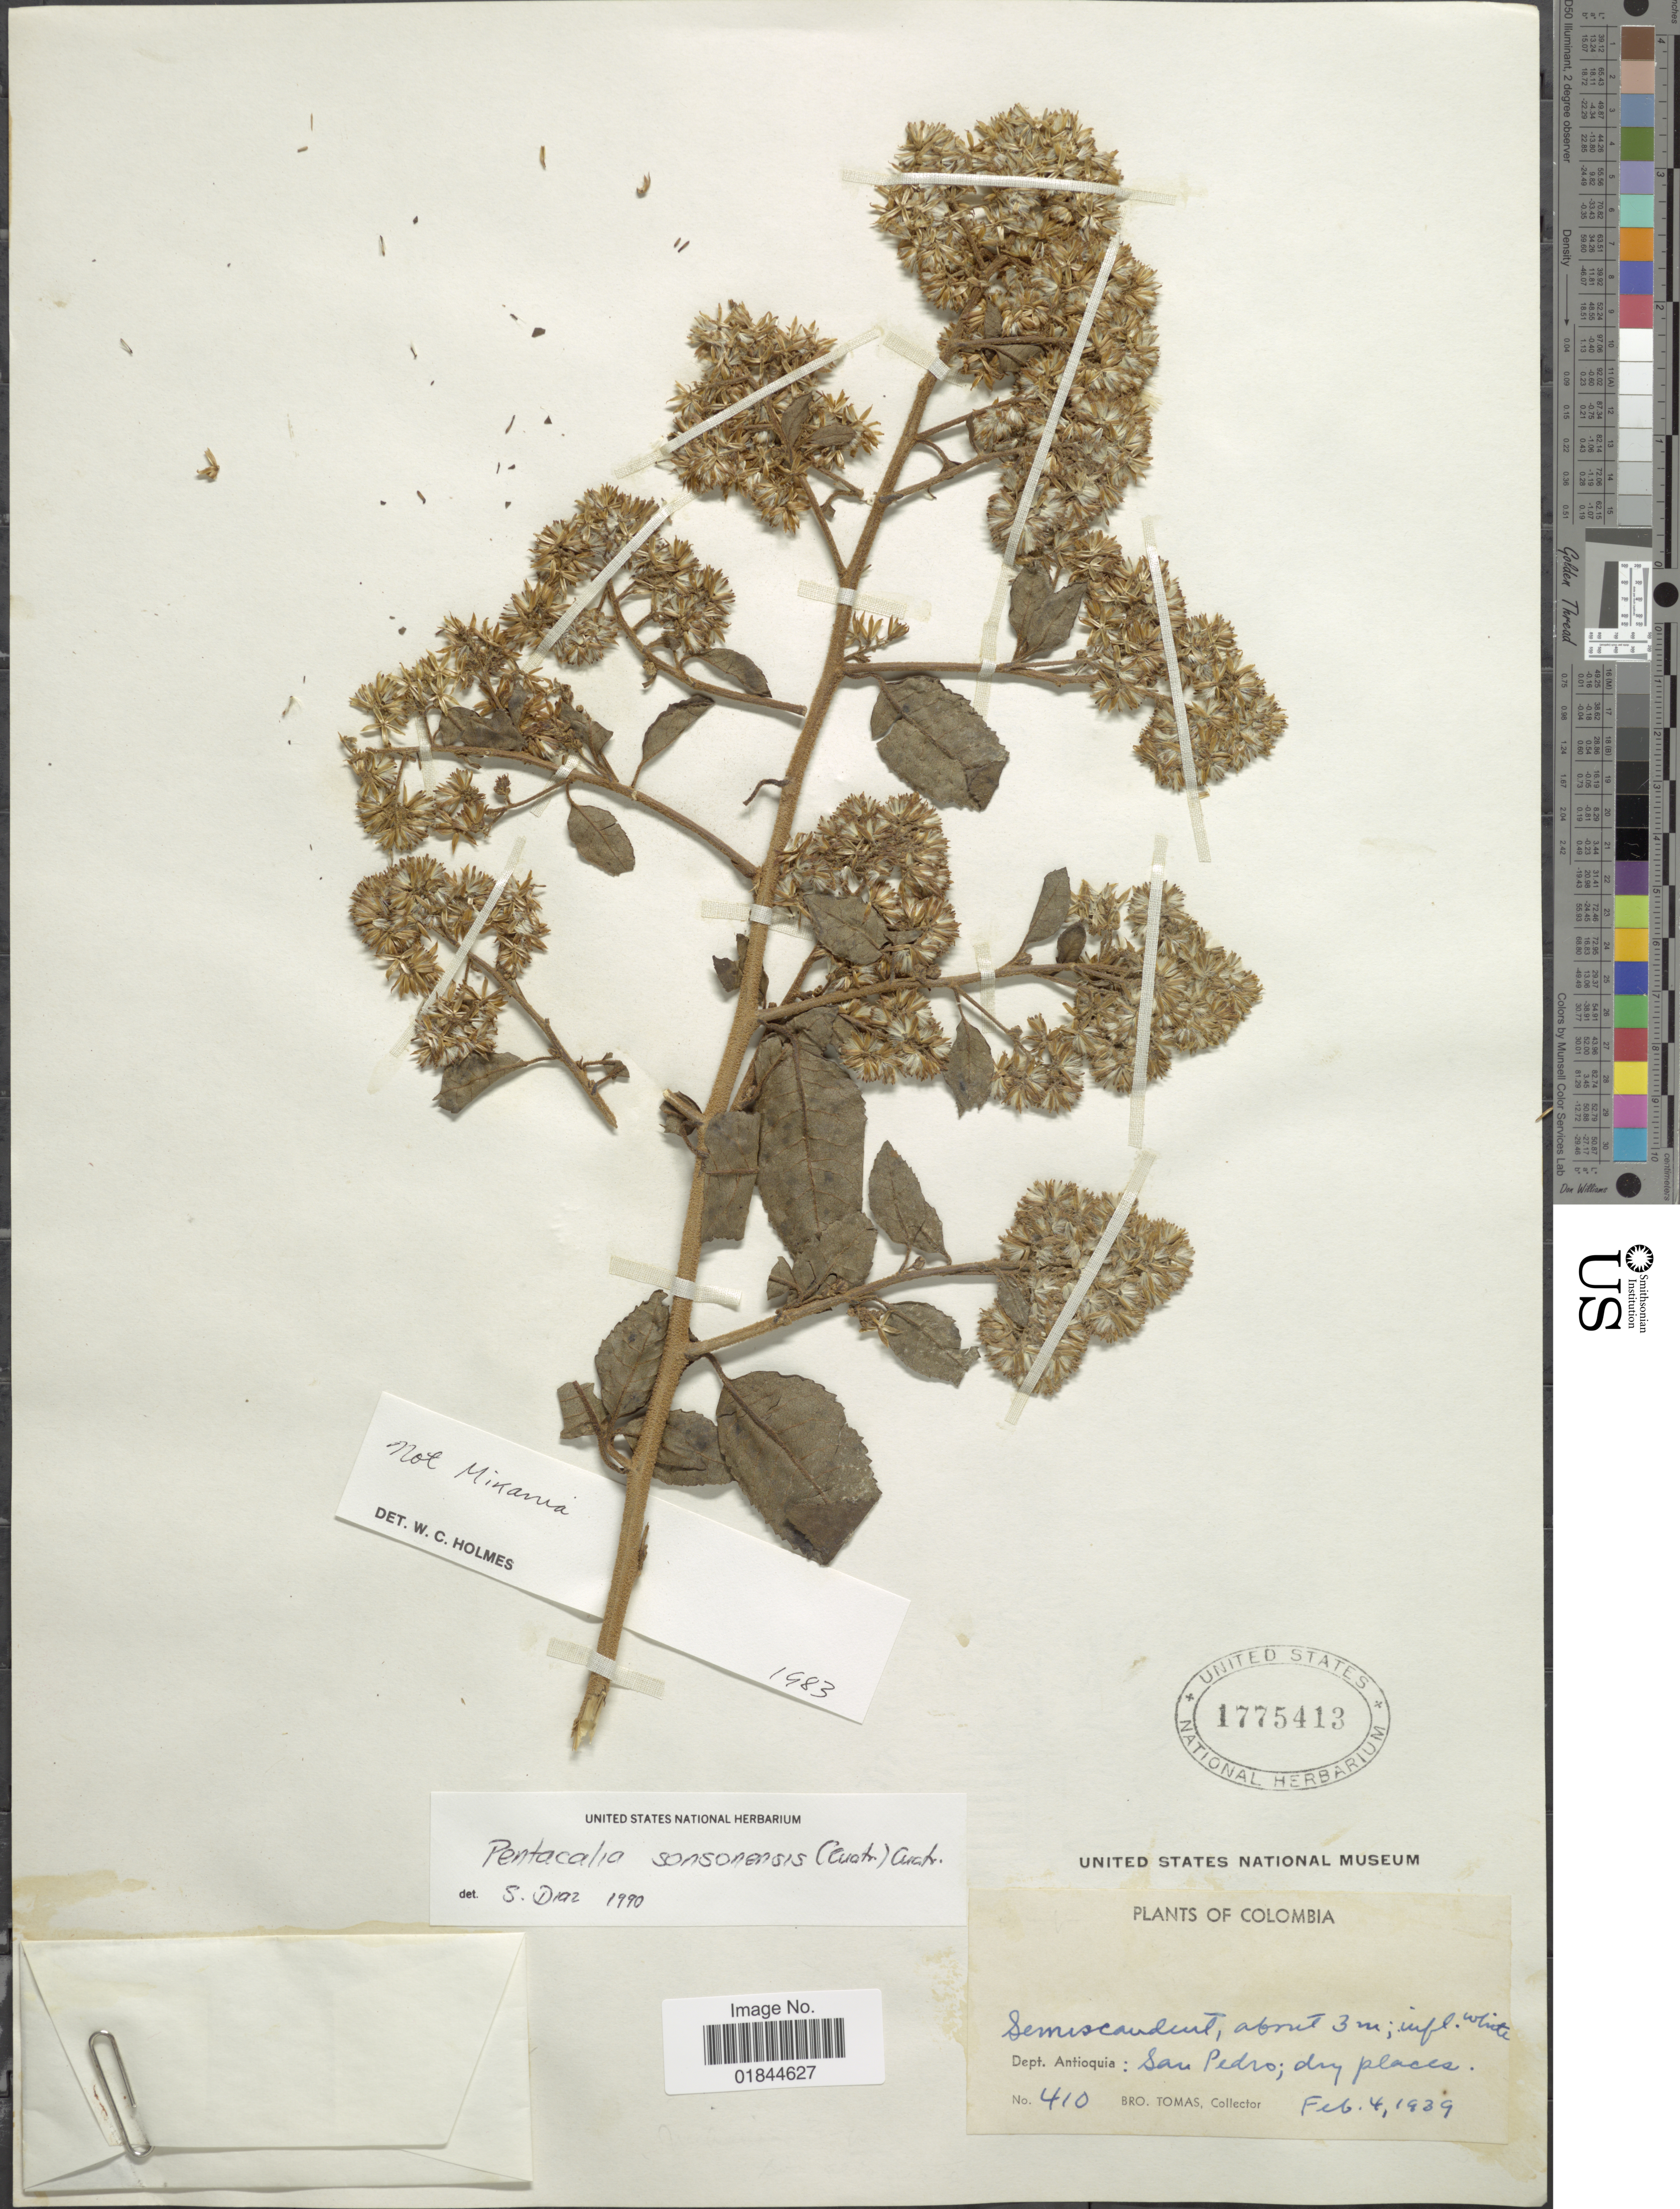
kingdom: Plantae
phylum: Tracheophyta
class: Magnoliopsida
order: Asterales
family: Asteraceae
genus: Pentacalia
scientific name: Pentacalia sonsonensis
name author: (Cuatrec.) Cuatrec.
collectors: B. Tomas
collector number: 410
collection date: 1939-02-04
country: Colombia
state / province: Antioquia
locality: San Pedro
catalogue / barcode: US 1775413